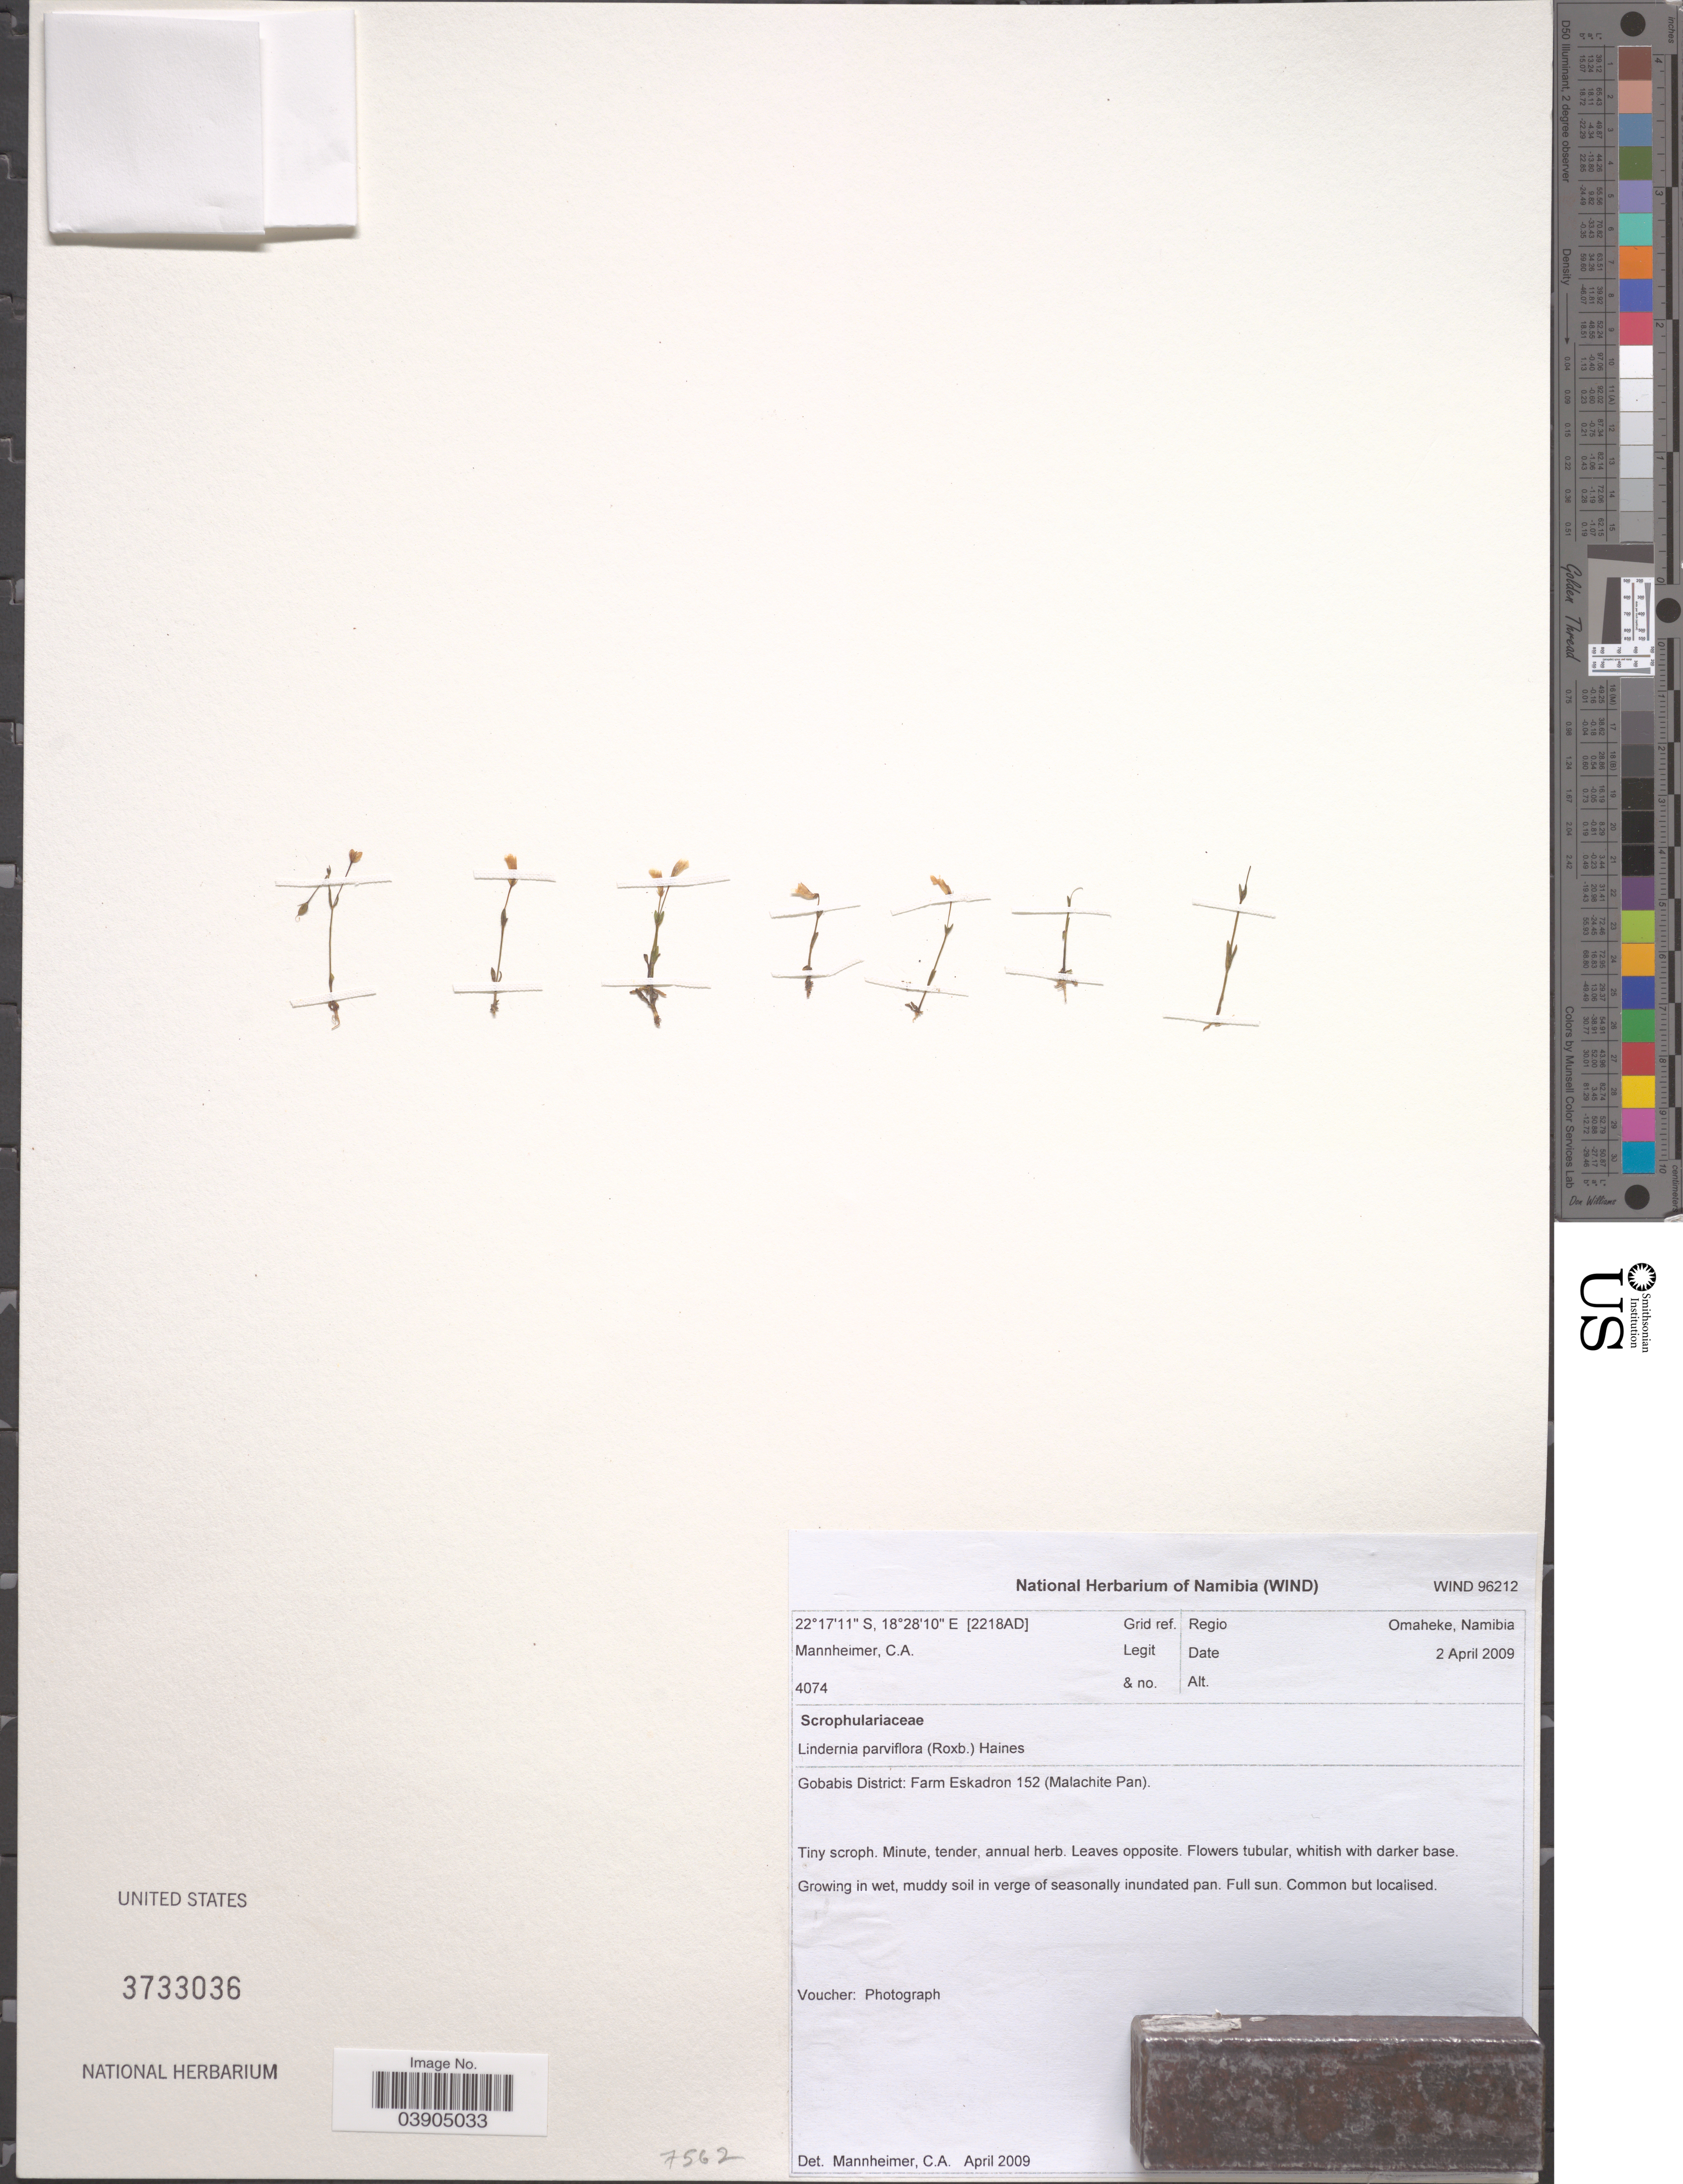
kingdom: Plantae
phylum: Tracheophyta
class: Magnoliopsida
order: Lamiales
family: Linderniaceae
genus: Lindernia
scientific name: Lindernia parviflora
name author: Haines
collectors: C. A. Mannheimer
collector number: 4074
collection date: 2009-04-02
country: Namibia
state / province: Omaheke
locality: [2218AD] Grid ref. Regio Omaheke. Gobabis District: Farm Eskadron 152 (Malachite Pan).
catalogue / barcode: US 3733036